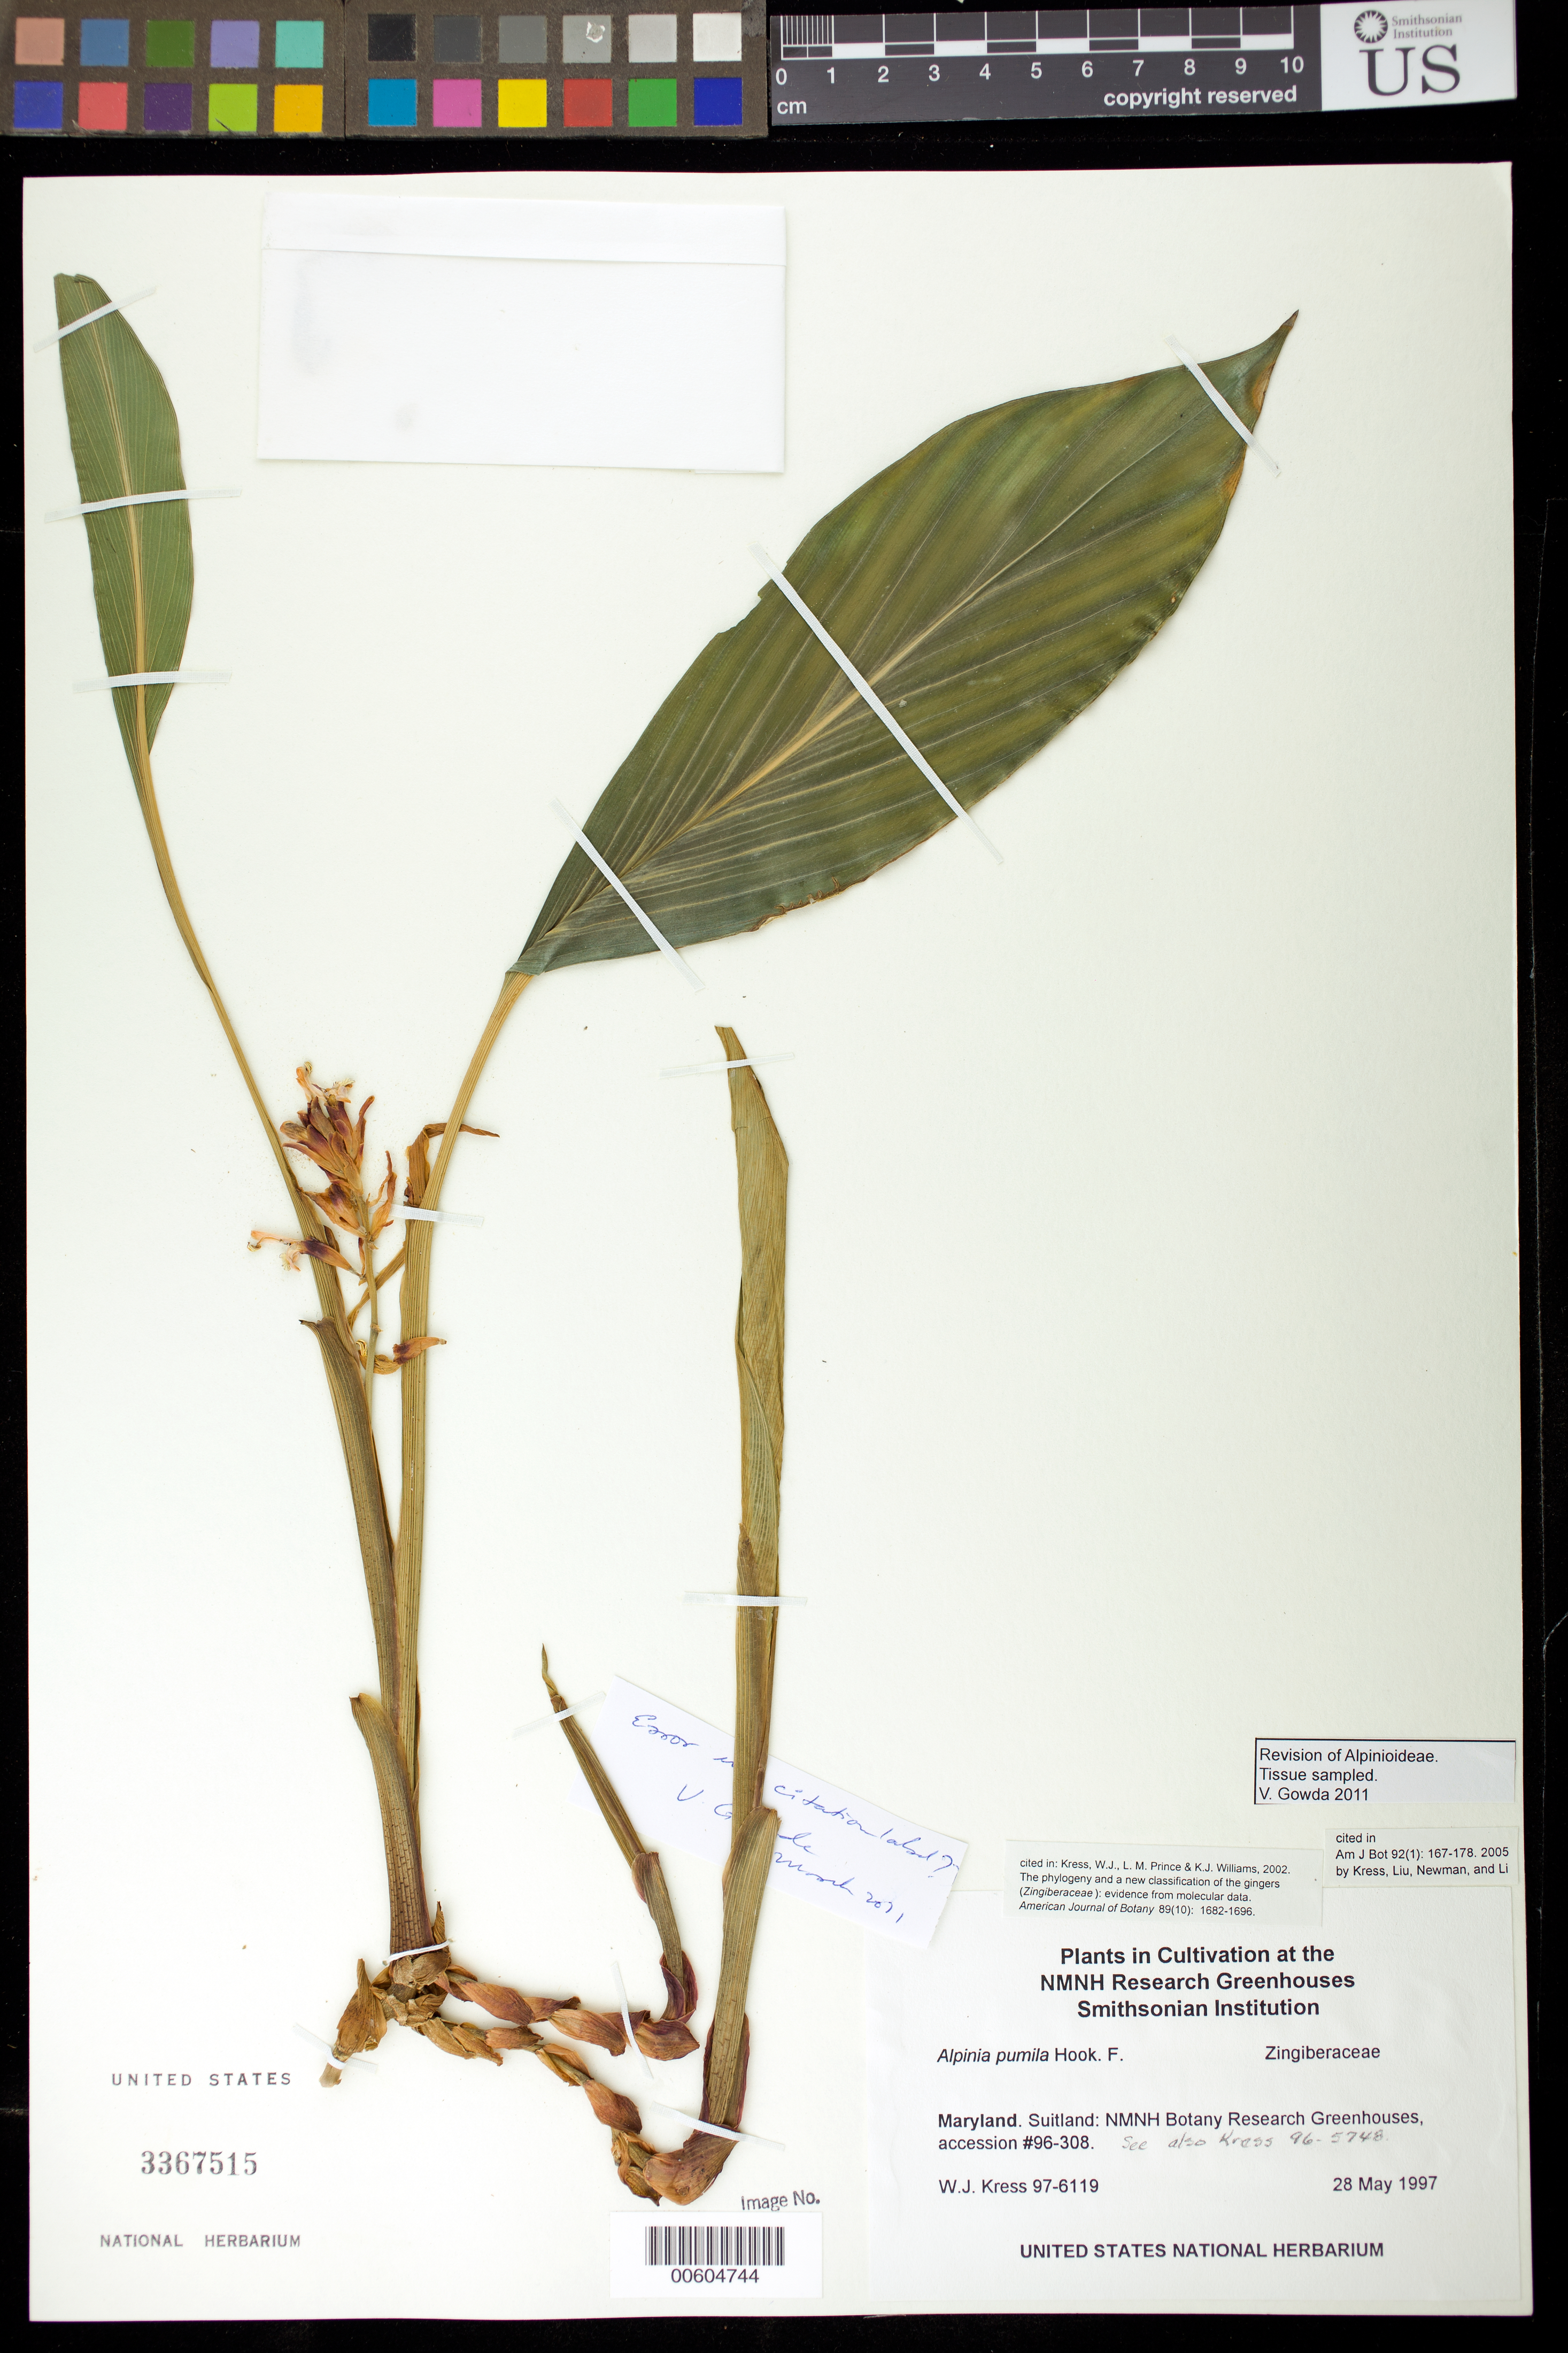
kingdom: Plantae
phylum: Tracheophyta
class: Liliopsida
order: Zingiberales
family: Zingiberaceae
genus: Alpinia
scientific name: Alpinia pumila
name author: Hook. f.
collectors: W. J. Kress & M. Bordelon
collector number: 97-6119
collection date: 1997-05-28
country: United States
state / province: Maryland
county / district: Prince George's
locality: NMNH Botany Research Greenhouses. Suitland.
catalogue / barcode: US 3367515